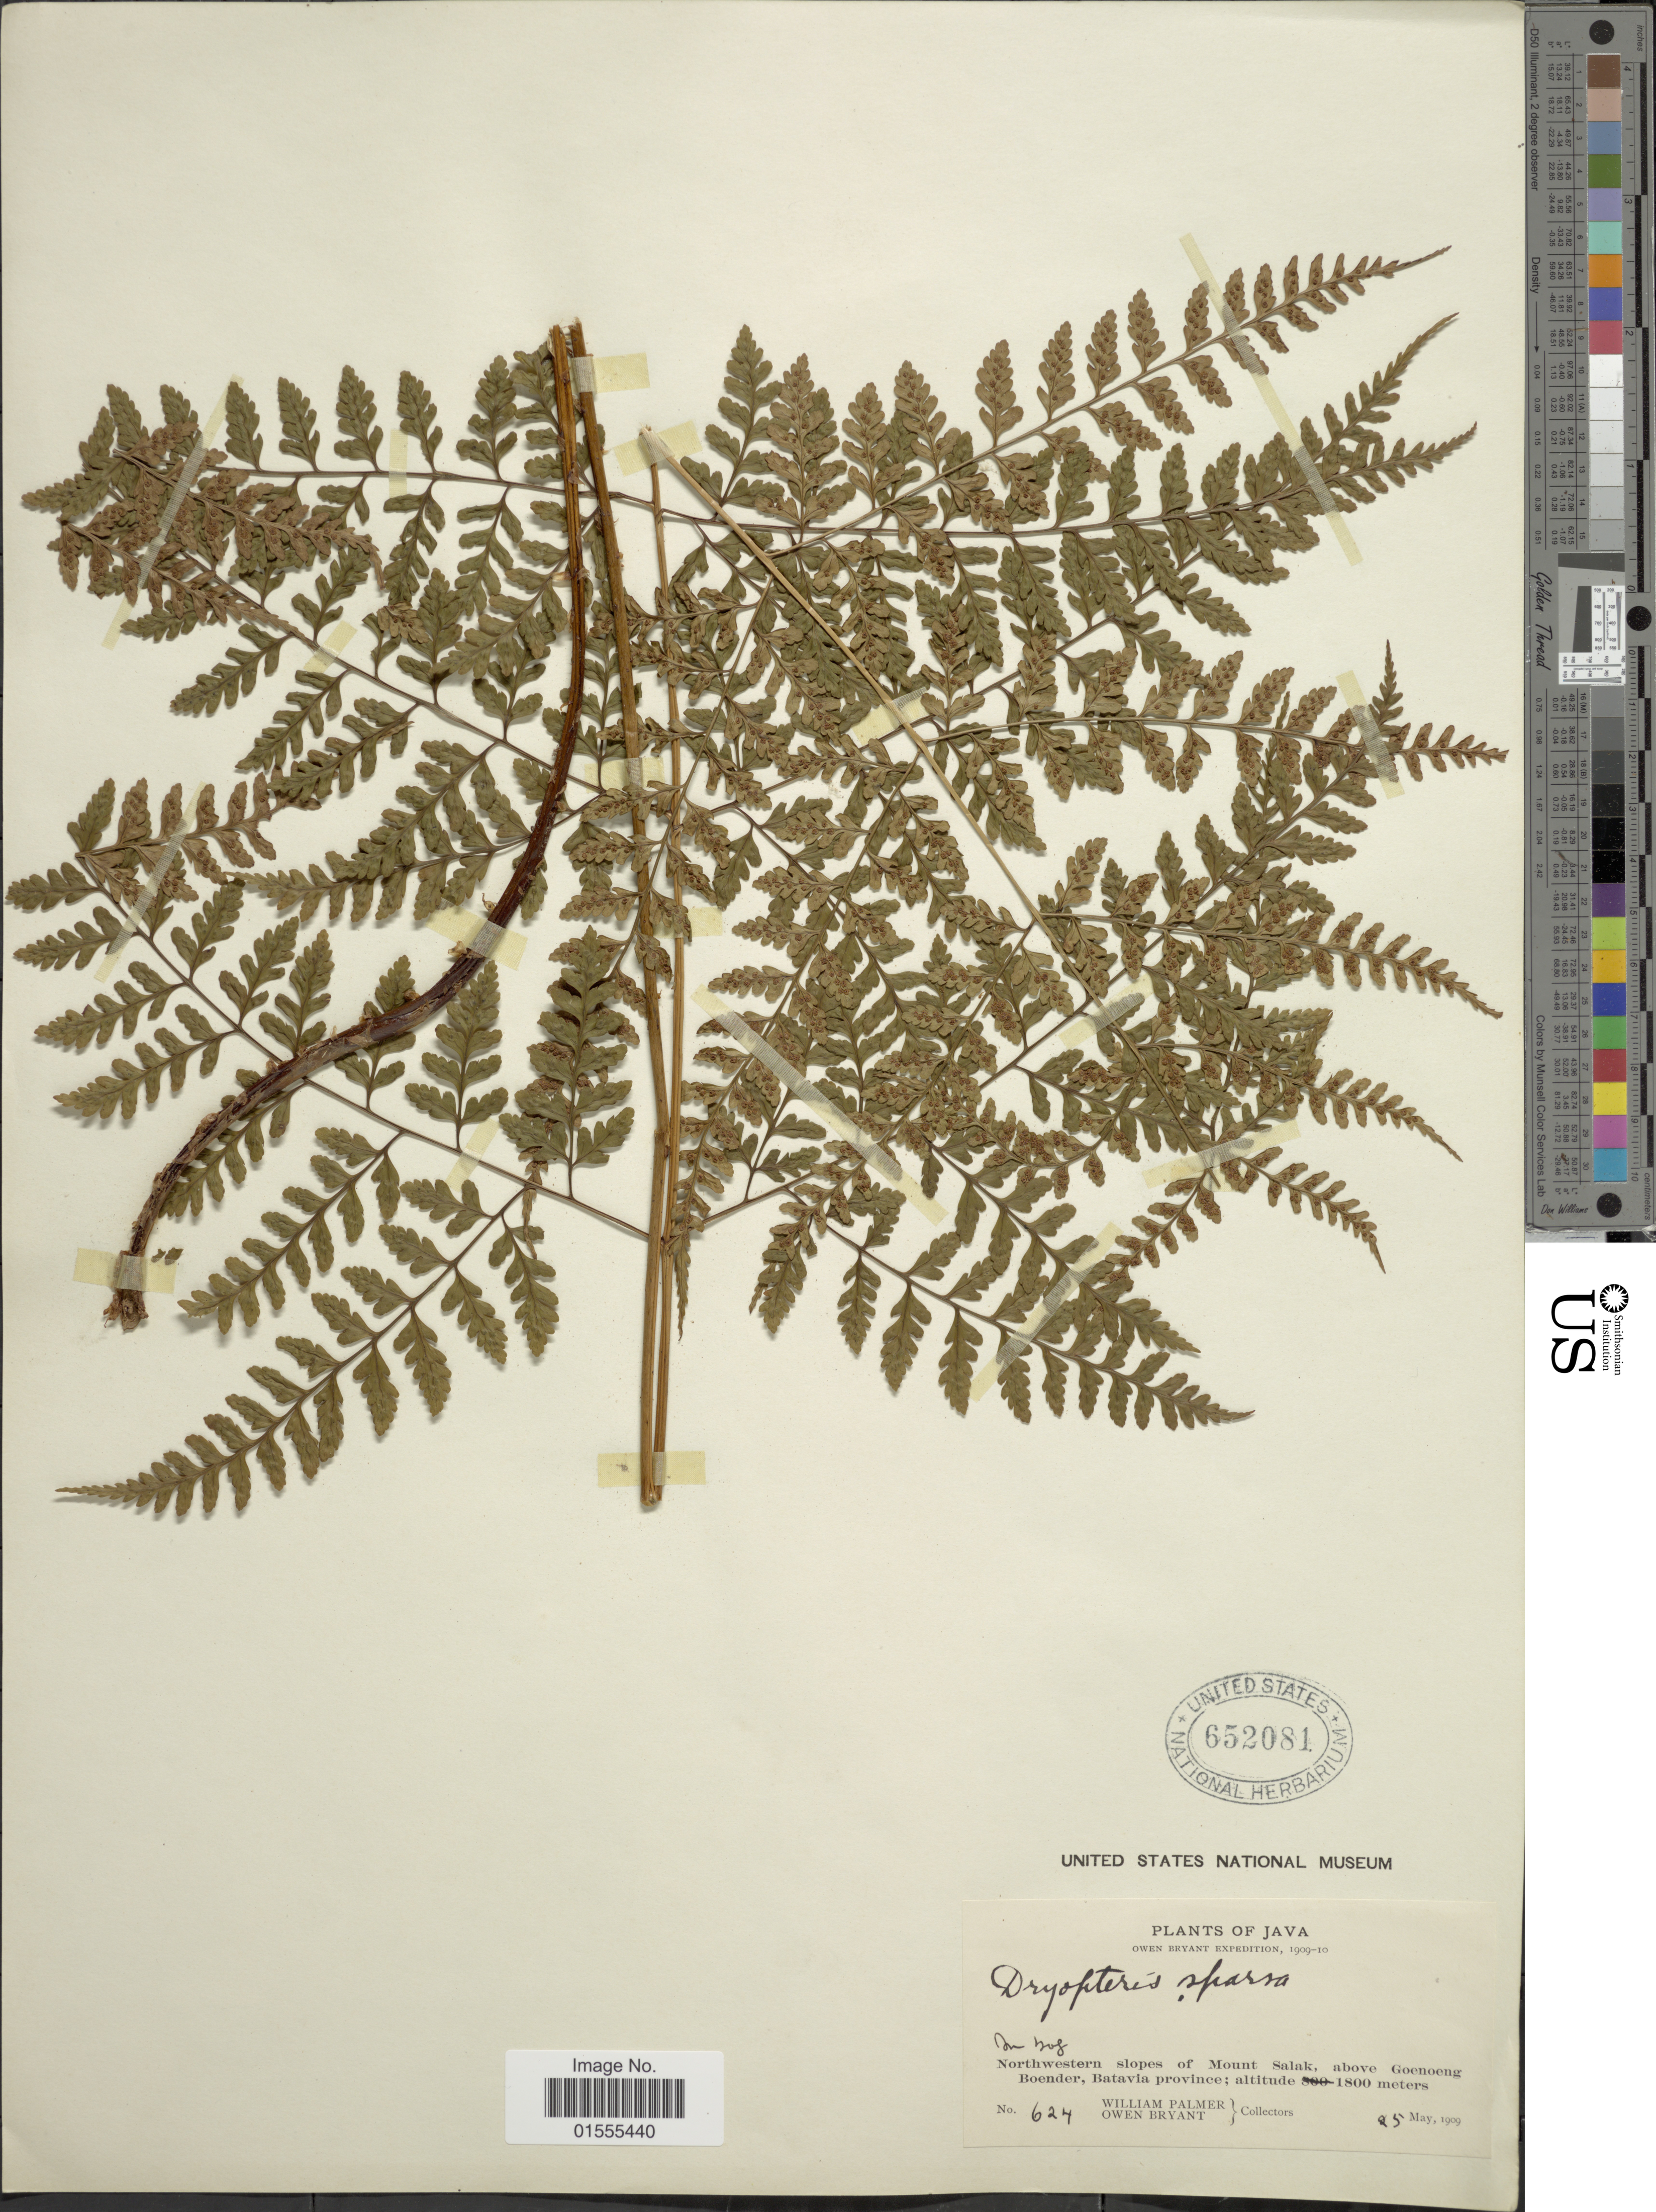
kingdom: Plantae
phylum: Tracheophyta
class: Polypodiopsida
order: Polypodiales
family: Dryopteridaceae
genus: Dryopteris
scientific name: Dryopteris sparsa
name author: (D. Don) Kuntze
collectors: W. Palmer & O. Bryant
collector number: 624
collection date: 1909-05-25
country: Indonesia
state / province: Java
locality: Northwestern slopes of Mount Salak, above Goenoeng Boender, Batavia province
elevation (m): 1800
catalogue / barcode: US 652081